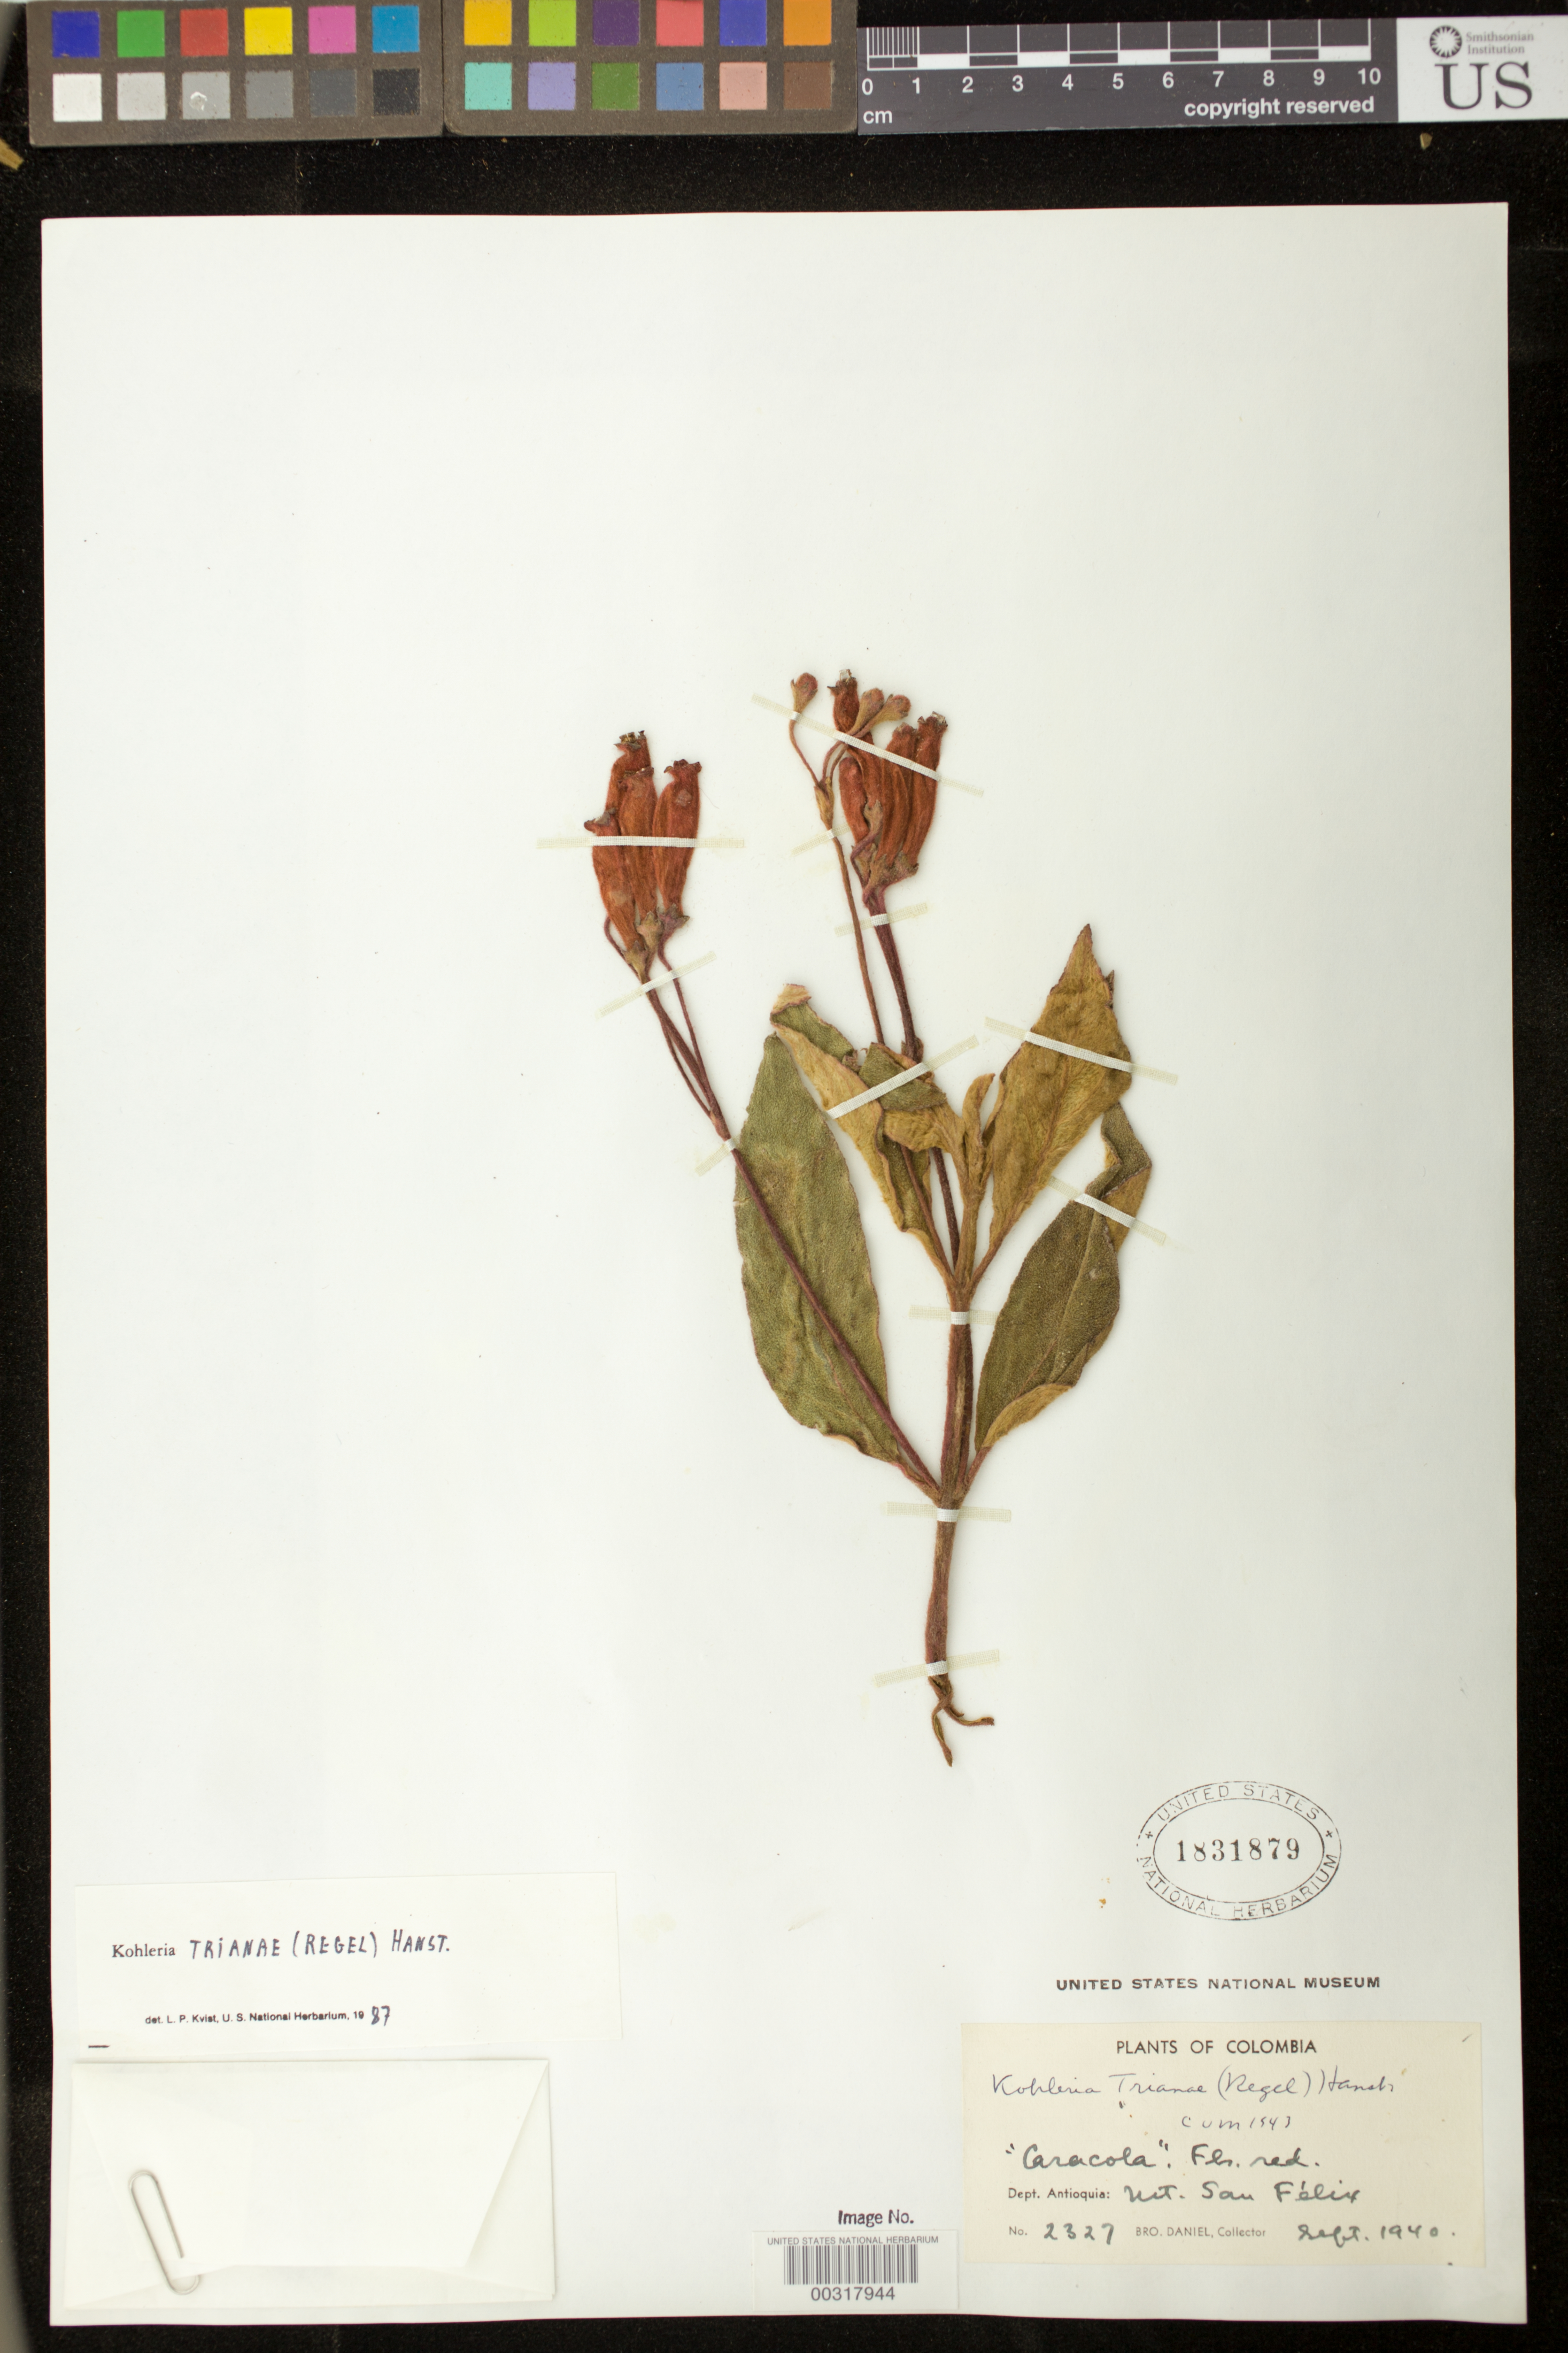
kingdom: Plantae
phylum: Tracheophyta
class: Magnoliopsida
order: Lamiales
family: Gesneriaceae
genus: Kohleria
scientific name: Kohleria trianae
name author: (Regel) Hanst.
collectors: Bro. Daniel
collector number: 2327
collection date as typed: Sep 1940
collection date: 1940-09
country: Colombia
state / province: Antioquia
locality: Mt. San Felix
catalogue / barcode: US 1831879